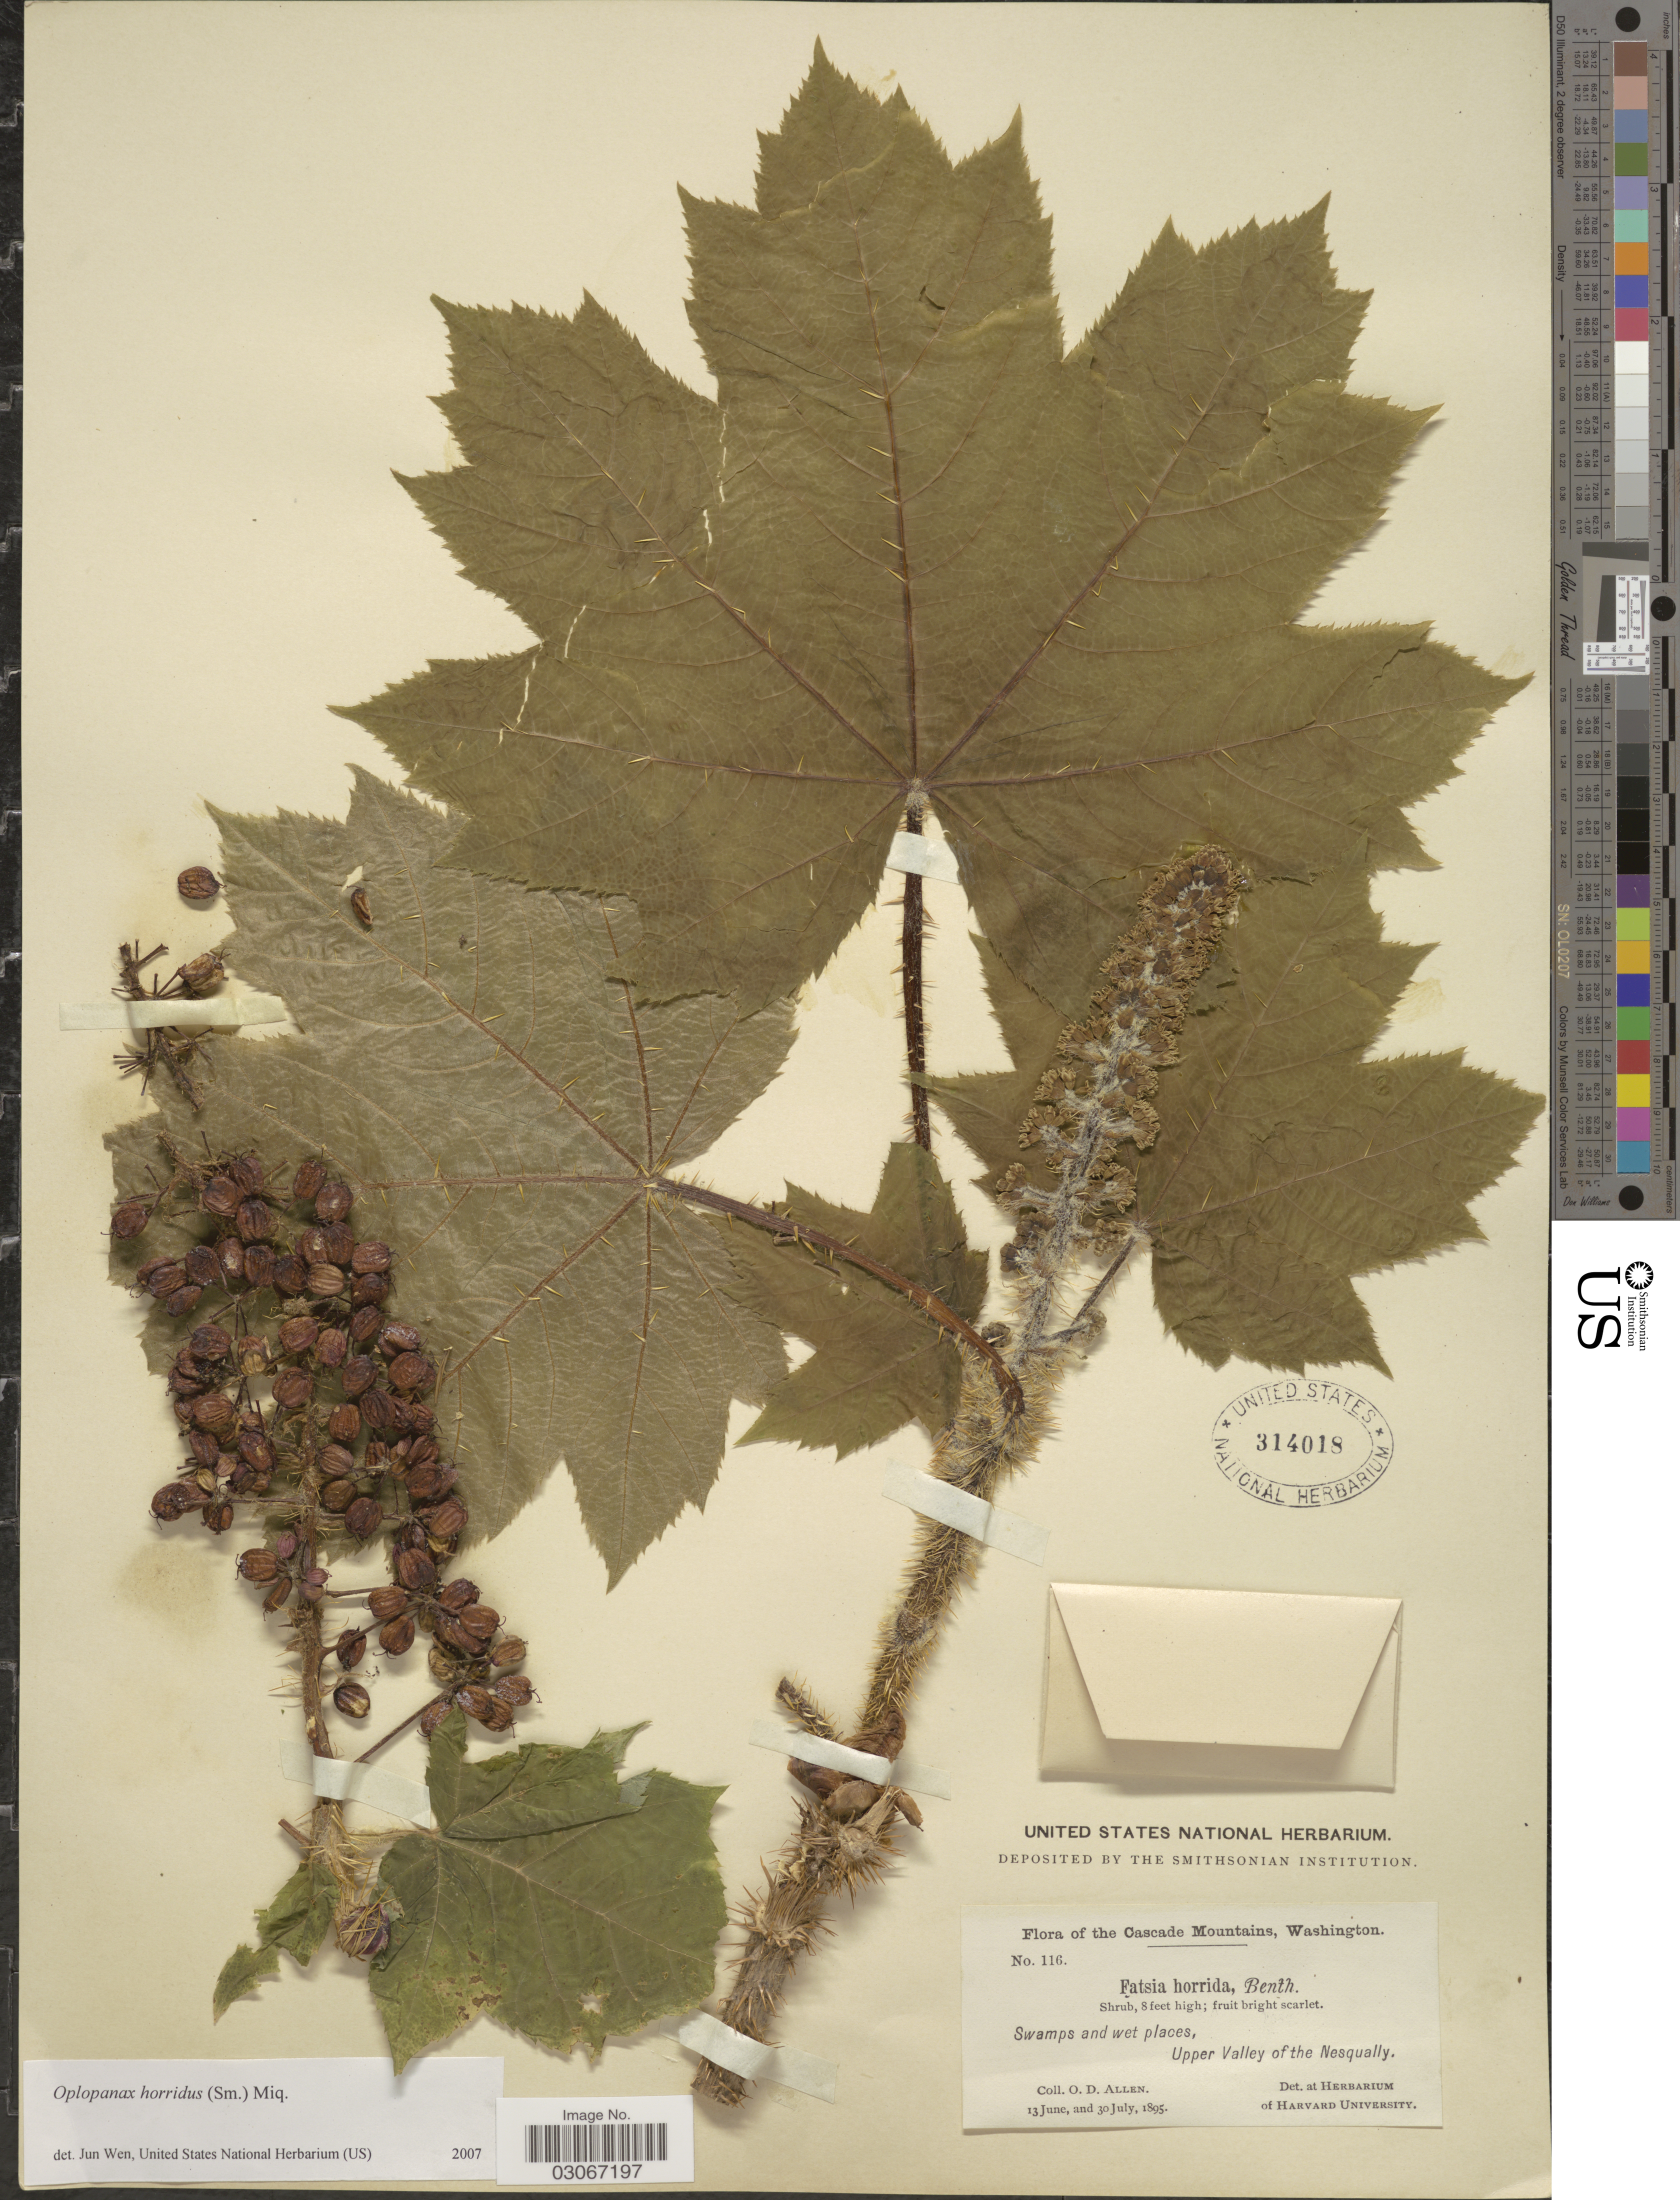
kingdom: Plantae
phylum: Tracheophyta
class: Magnoliopsida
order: Apiales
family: Apiaceae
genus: Opopanax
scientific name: Opopanax horridus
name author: Miq. ex Dippel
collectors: O. D. Allen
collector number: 116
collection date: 1895-06-13/1895-07-30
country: United States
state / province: Washington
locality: Cascade Mountains. Swamps and wet places, Upper Valley of the Nesqually.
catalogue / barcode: US 314018